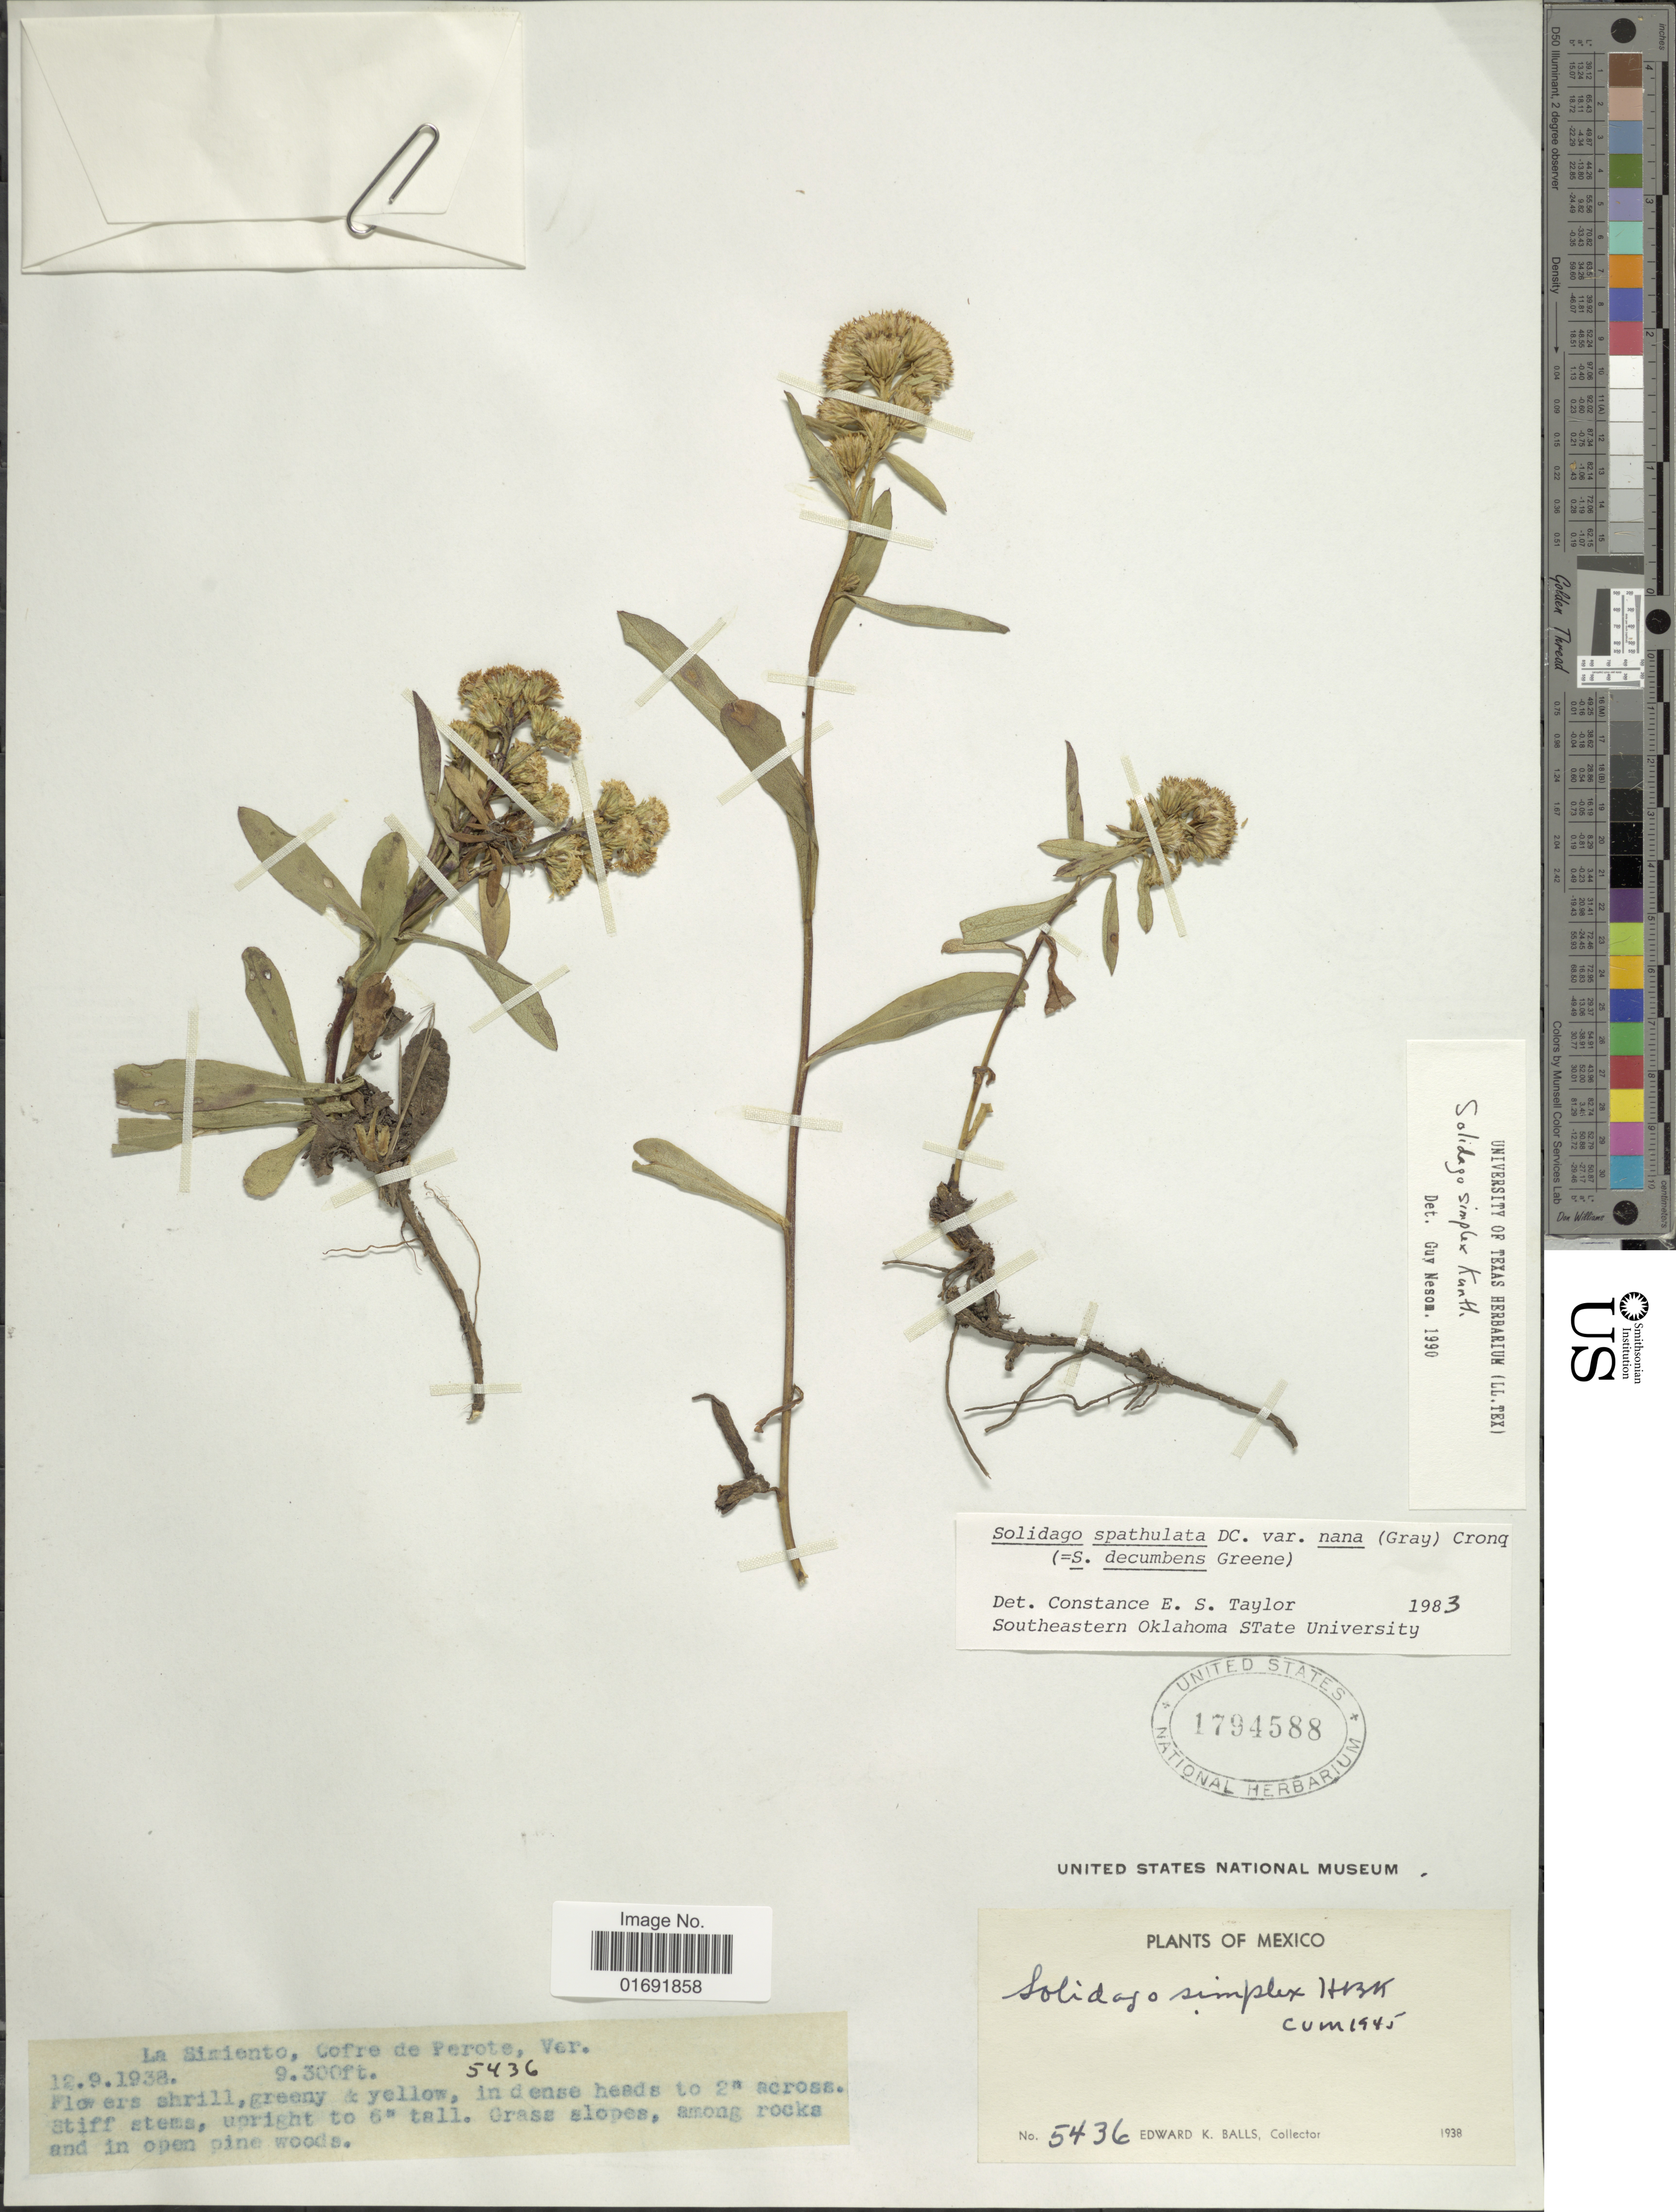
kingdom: Plantae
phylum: Tracheophyta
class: Magnoliopsida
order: Asterales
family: Asteraceae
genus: Solidago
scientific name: Solidago neomexicana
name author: Wooton & Standl.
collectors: E. K. Balls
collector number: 5436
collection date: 1938-09-12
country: Mexico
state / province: Veracruz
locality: La Simiento, Cofre de Perote, Ver.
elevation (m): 2835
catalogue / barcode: US 1794588